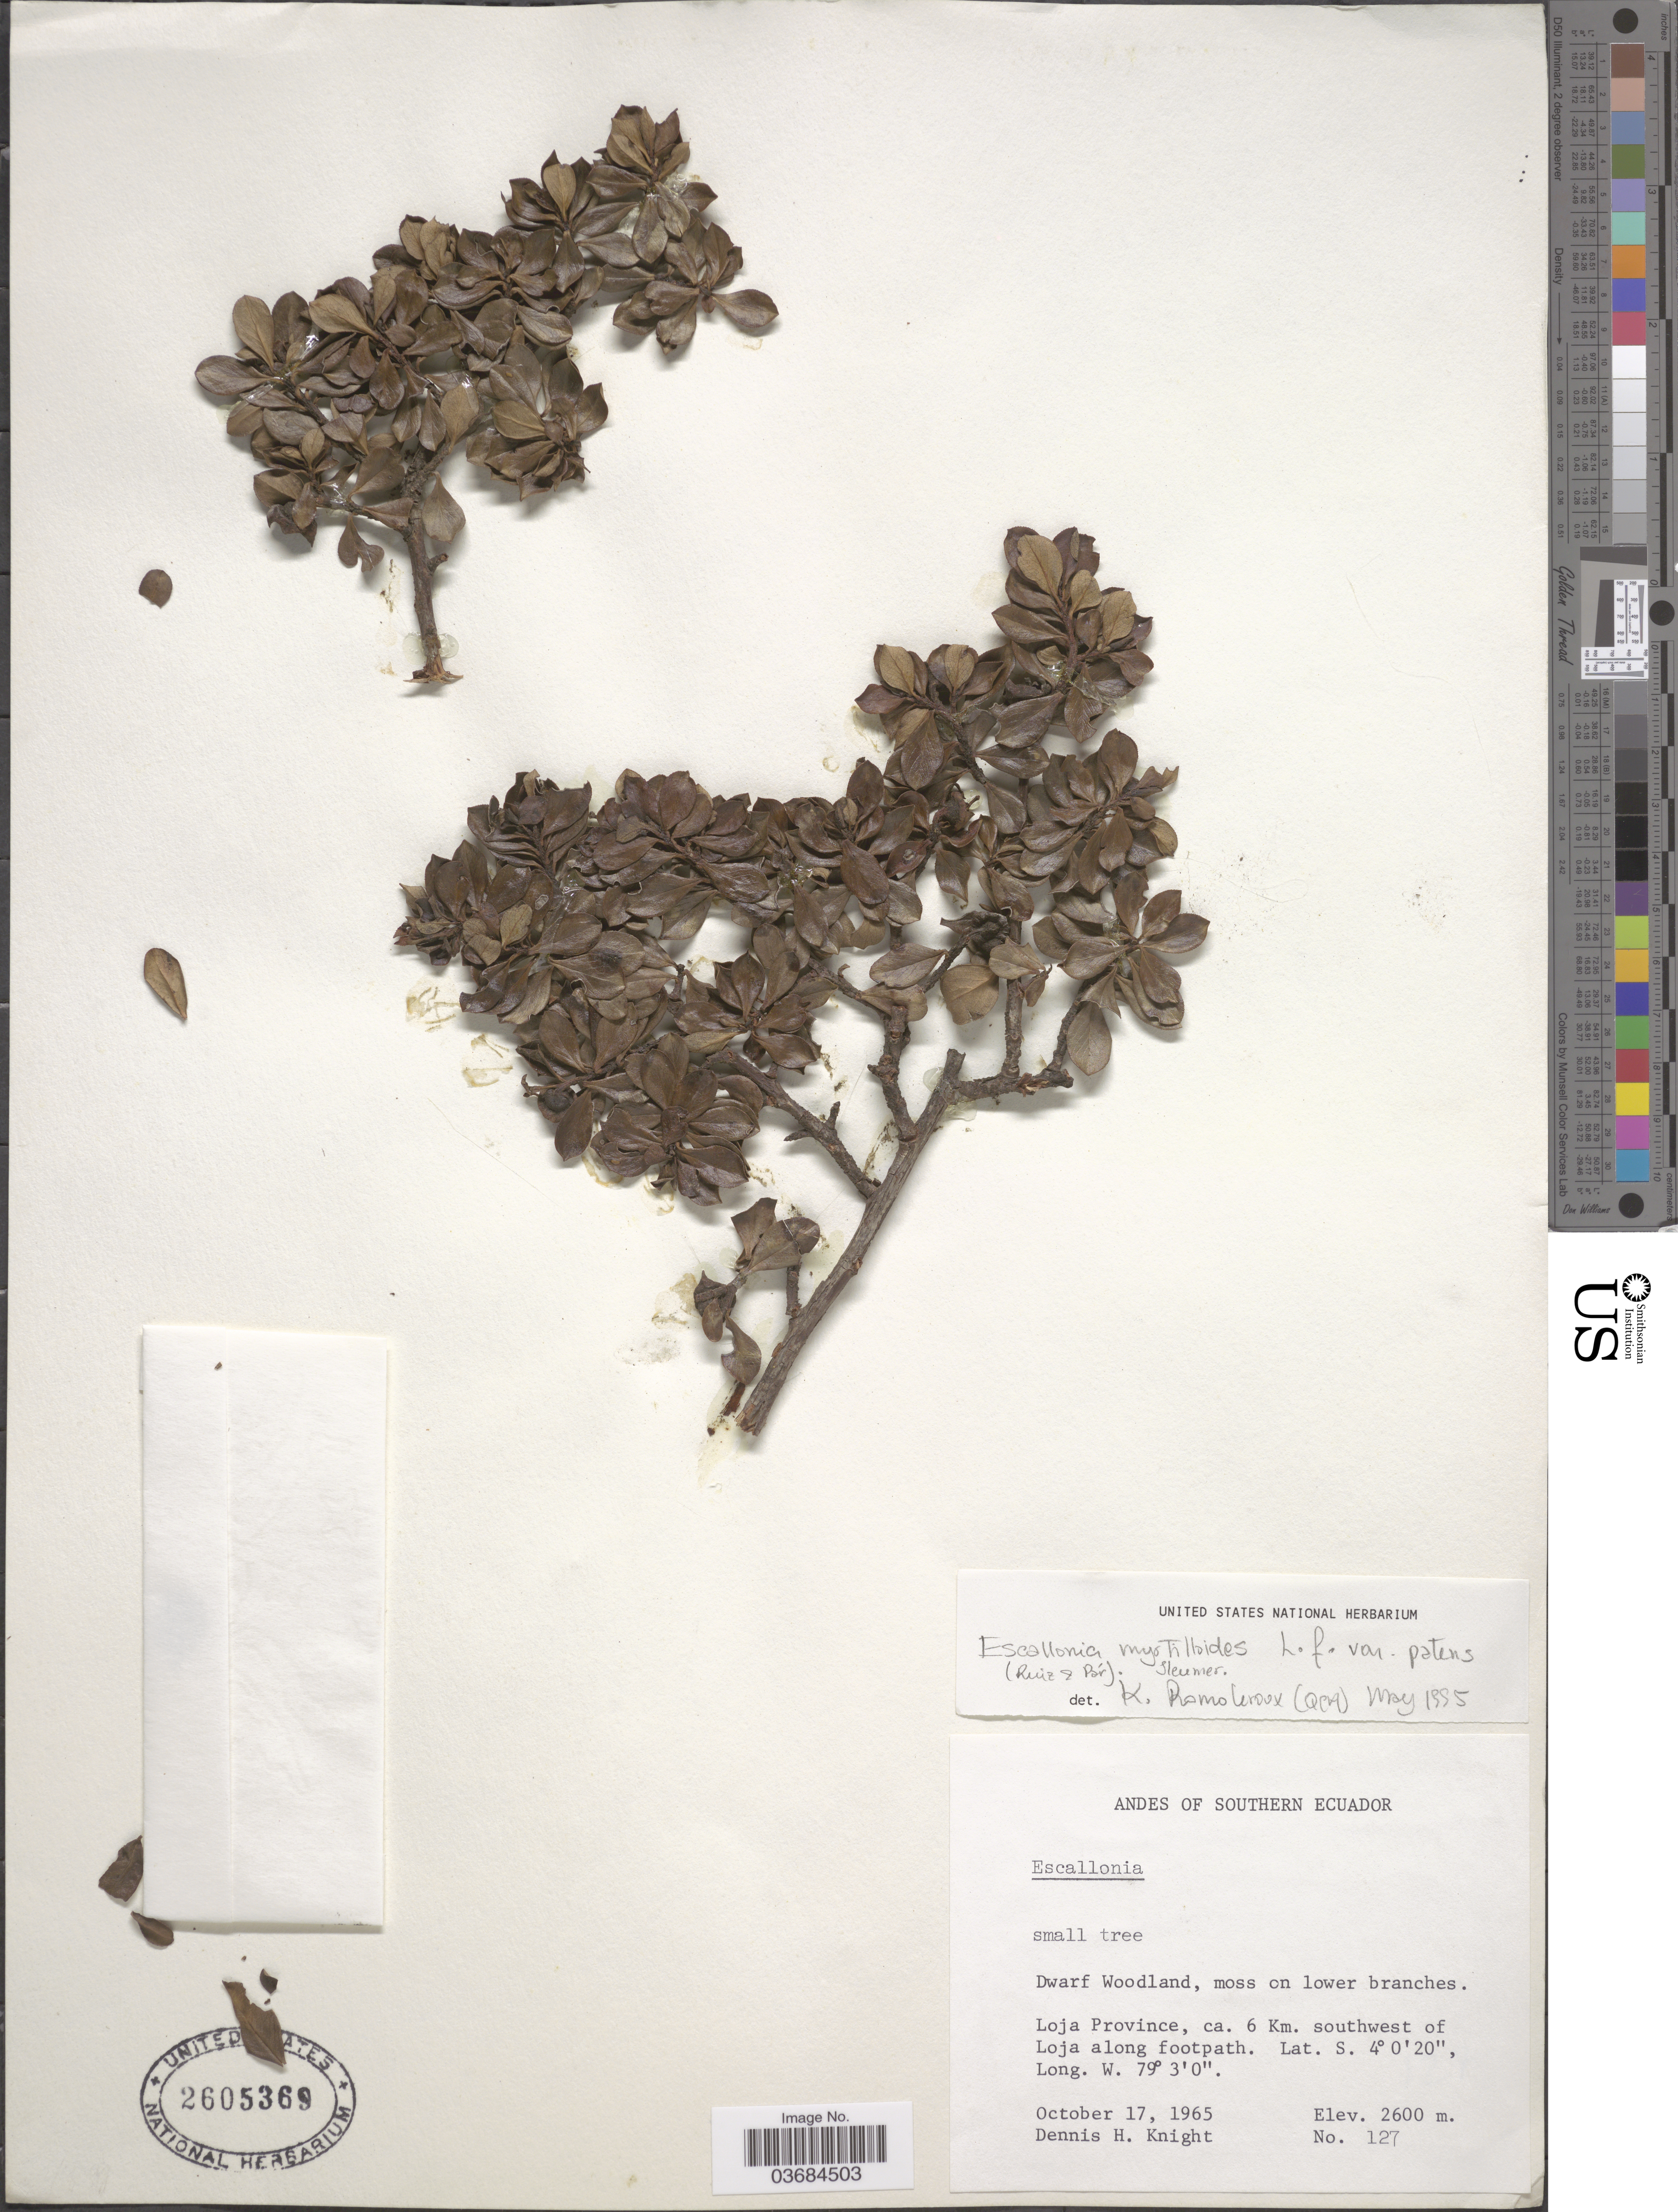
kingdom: Plantae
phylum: Tracheophyta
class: Magnoliopsida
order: Escalloniales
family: Escalloniaceae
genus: Escallonia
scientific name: Escallonia myrtilloides var. patens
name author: (Ruiz & Pavón) Sleumer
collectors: D. Knight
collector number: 127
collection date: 1965-10-17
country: Ecuador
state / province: Loja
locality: Andes of Southern Ecuador. Dwarf Woodland, moss on lower branches. Ca. 6 Km. southwest of Loja along footpath.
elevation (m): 2600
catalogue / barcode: US 2605369